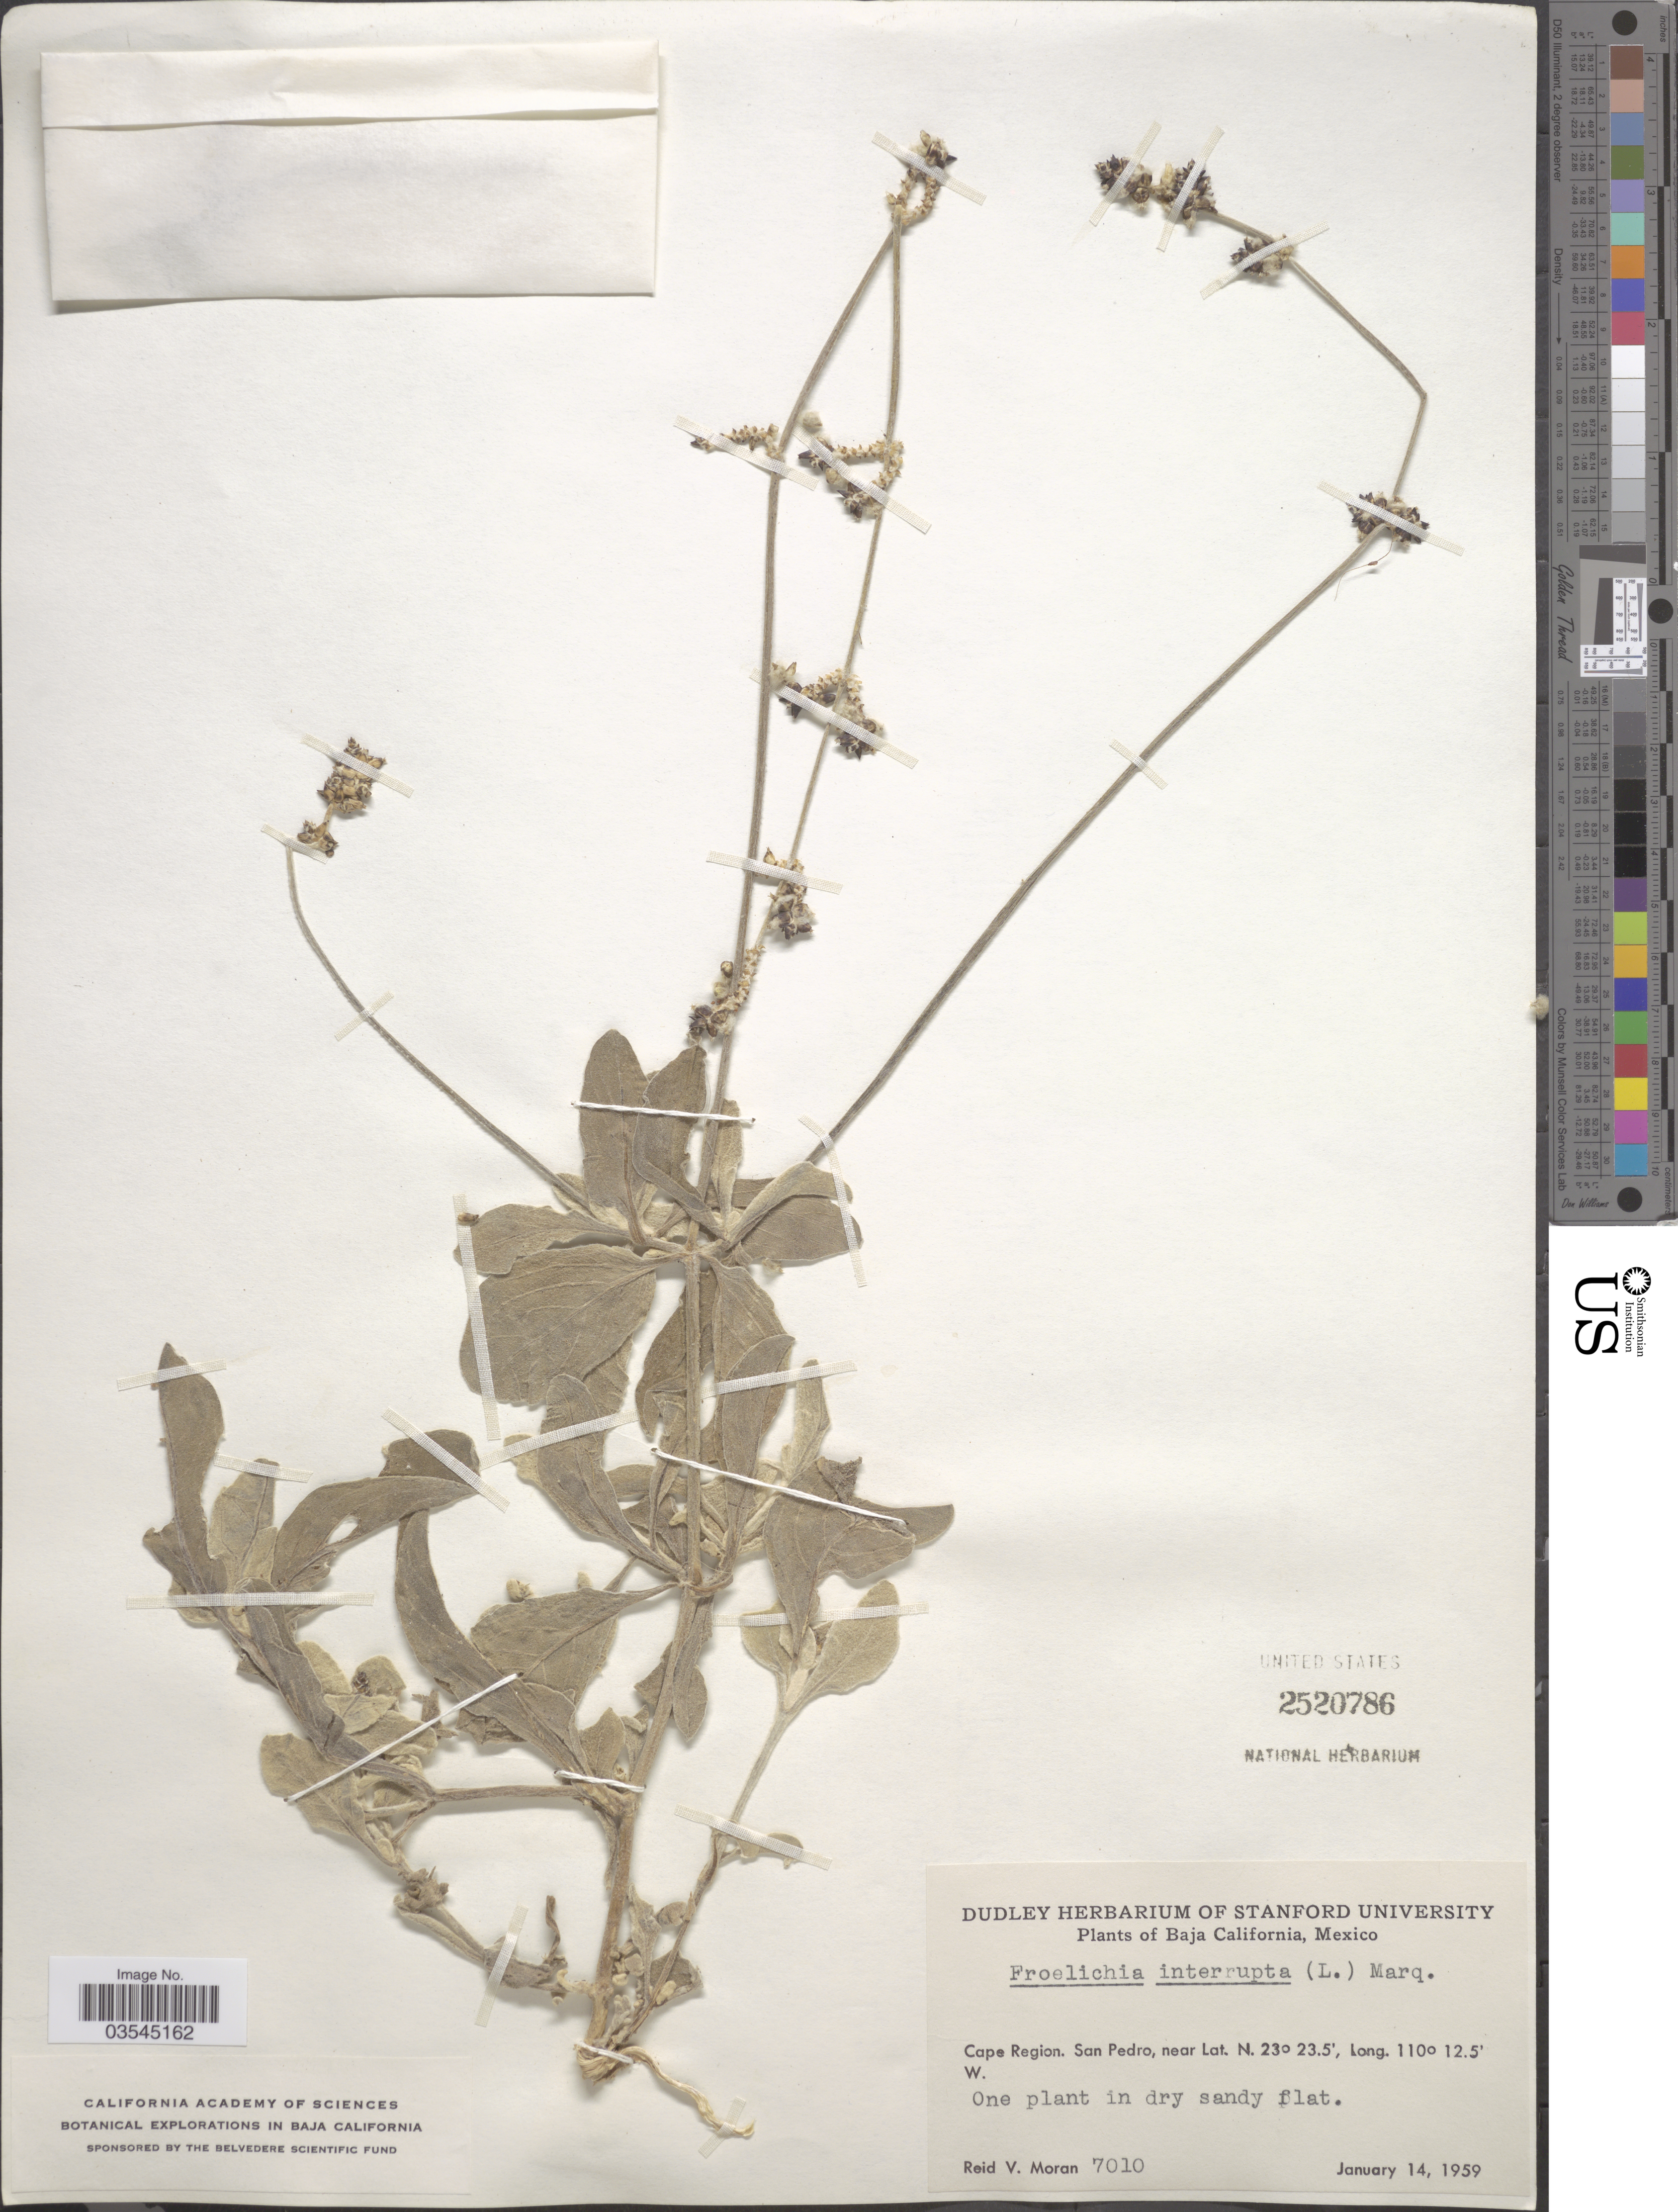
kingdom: Plantae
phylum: Tracheophyta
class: Magnoliopsida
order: Caryophyllales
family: Amaranthaceae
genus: Froelichia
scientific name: Froelichia interrupta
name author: (L.) Moq.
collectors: R. V. Moran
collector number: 7010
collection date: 1959-01-14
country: Mexico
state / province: Baja California Sur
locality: Cape Region. San Pedro.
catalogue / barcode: US 2520786